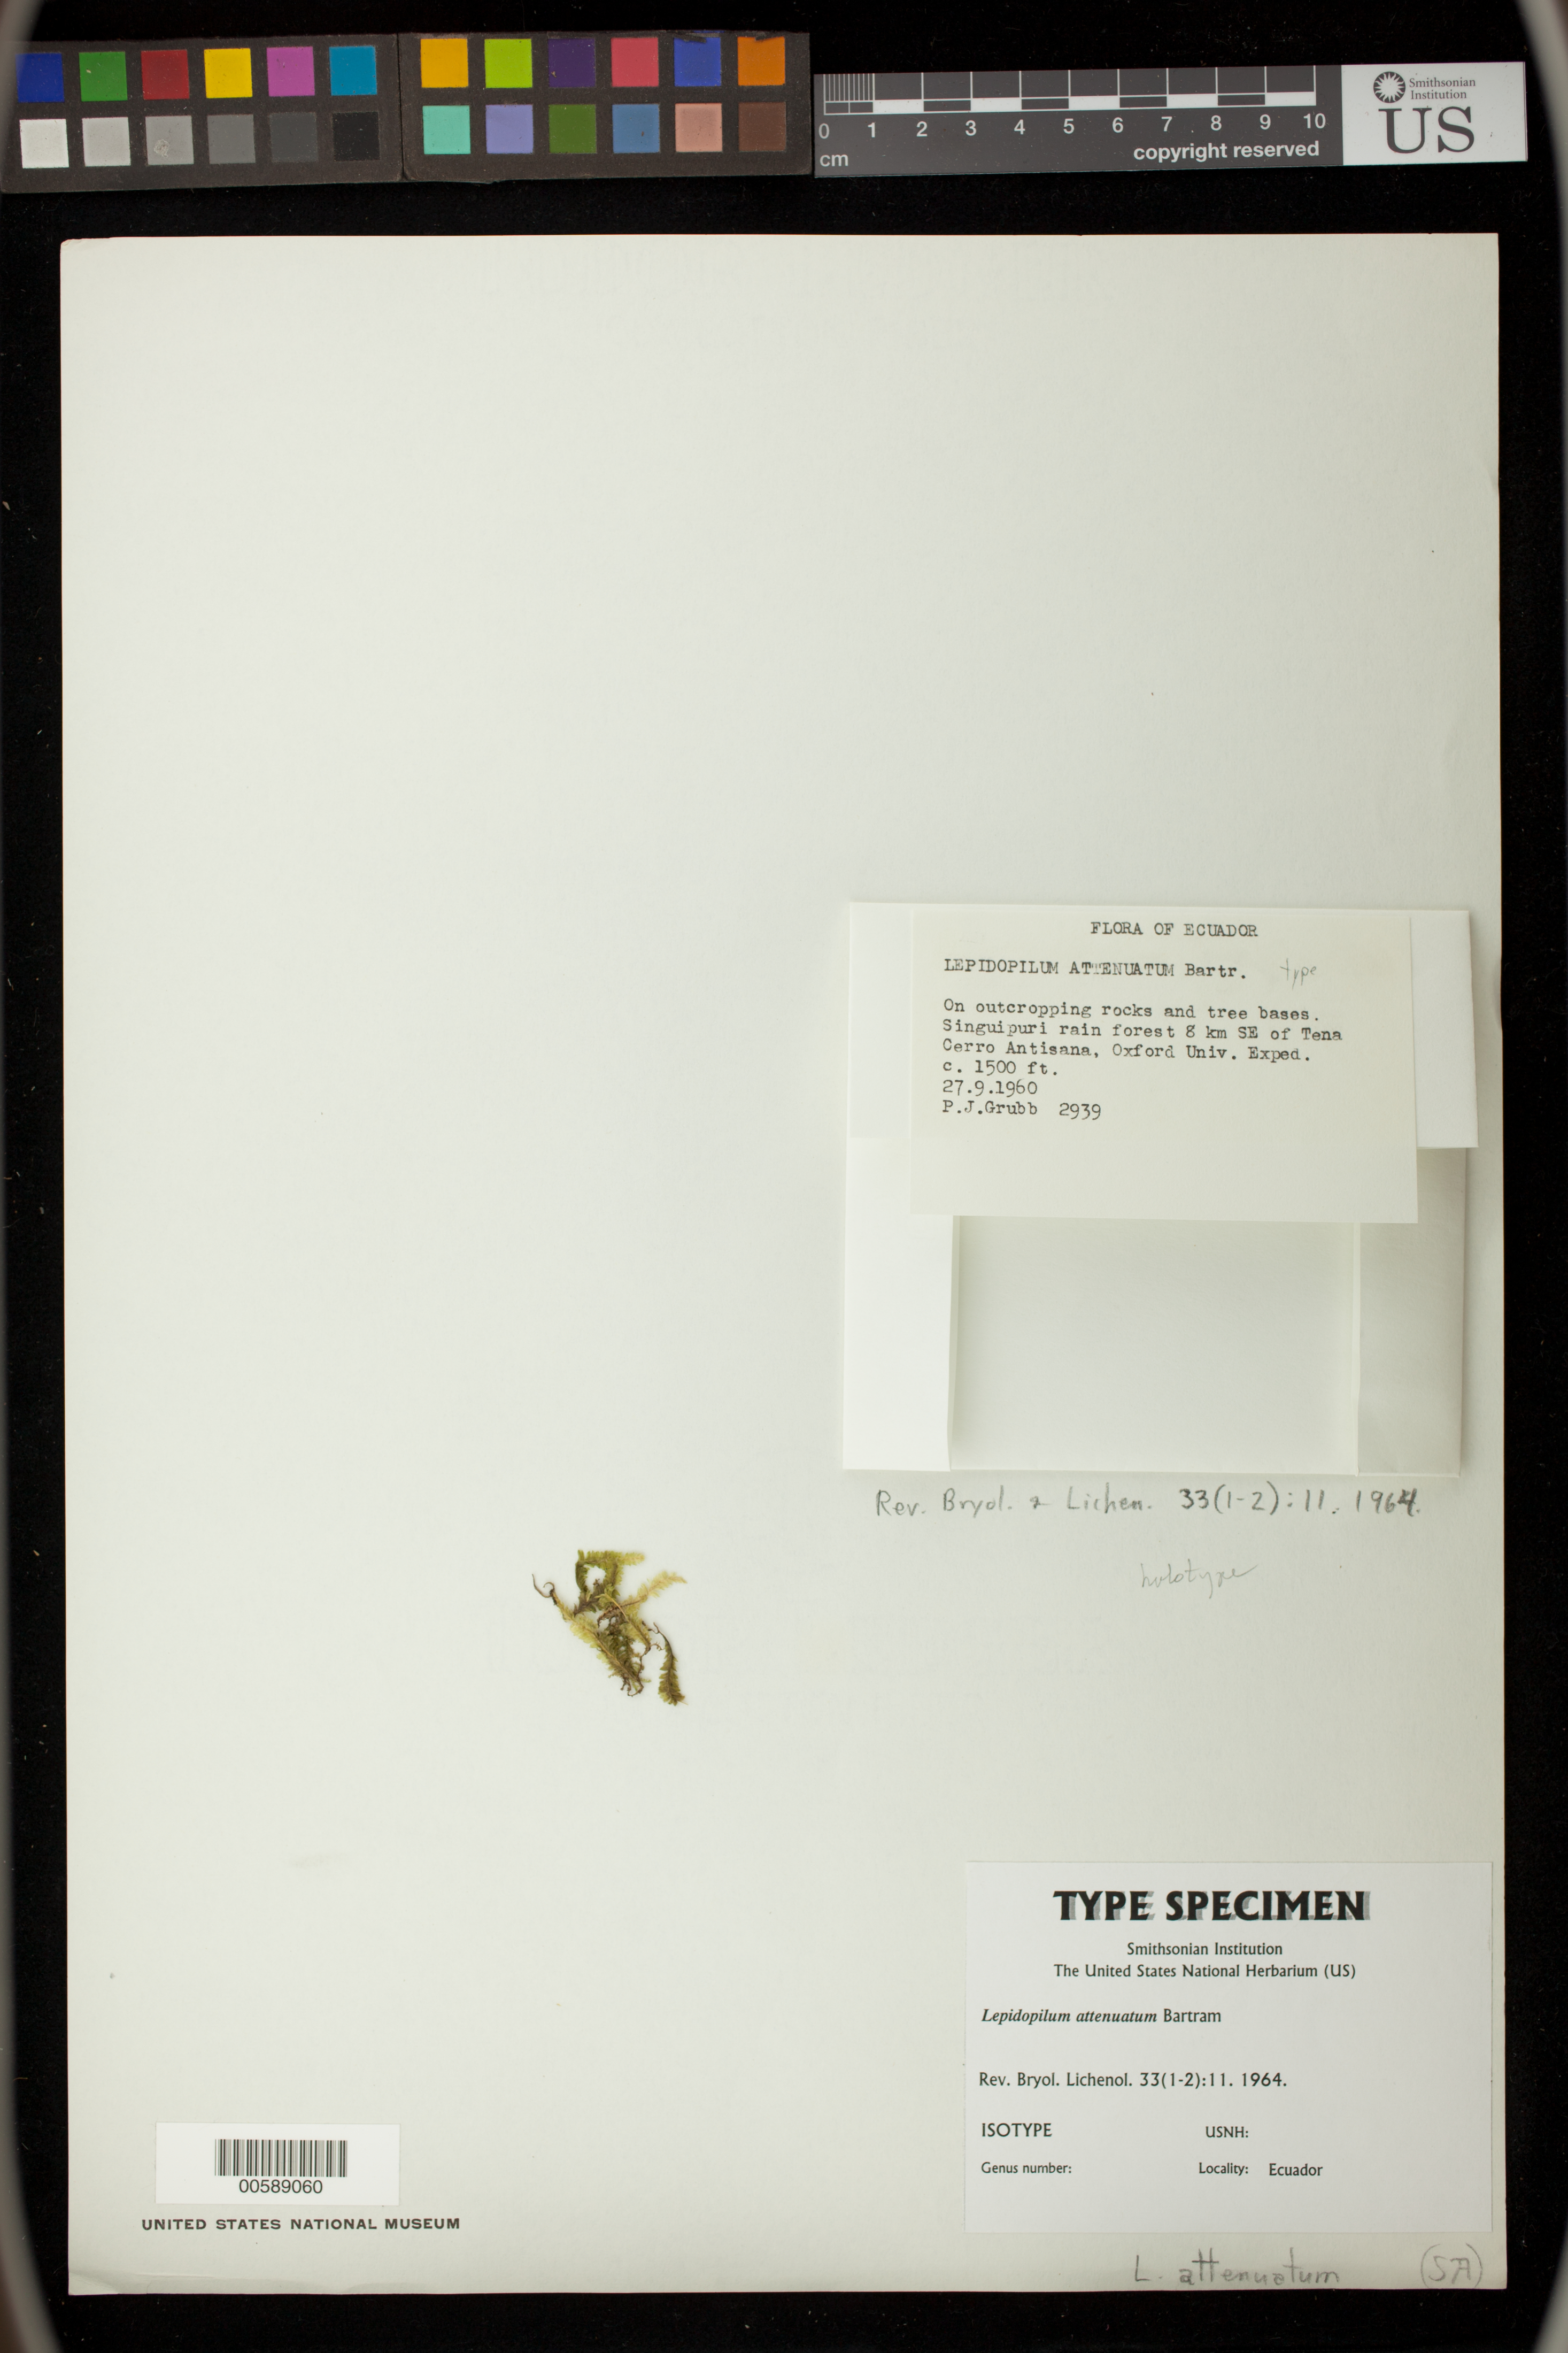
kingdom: Plantae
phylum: Bryophyta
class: Bryopsida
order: Hookeriales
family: Pilotrichaceae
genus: Lepidopilum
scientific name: Lepidopilum attenuatum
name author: E.B. Bartram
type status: Isotype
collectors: P. J. Grubb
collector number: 2939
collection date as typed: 27 Sep 1960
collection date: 1960-09-27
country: Ecuador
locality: Singuipuri Rain Forest, 8 km E of Tena, Cerro Antisana.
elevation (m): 1500